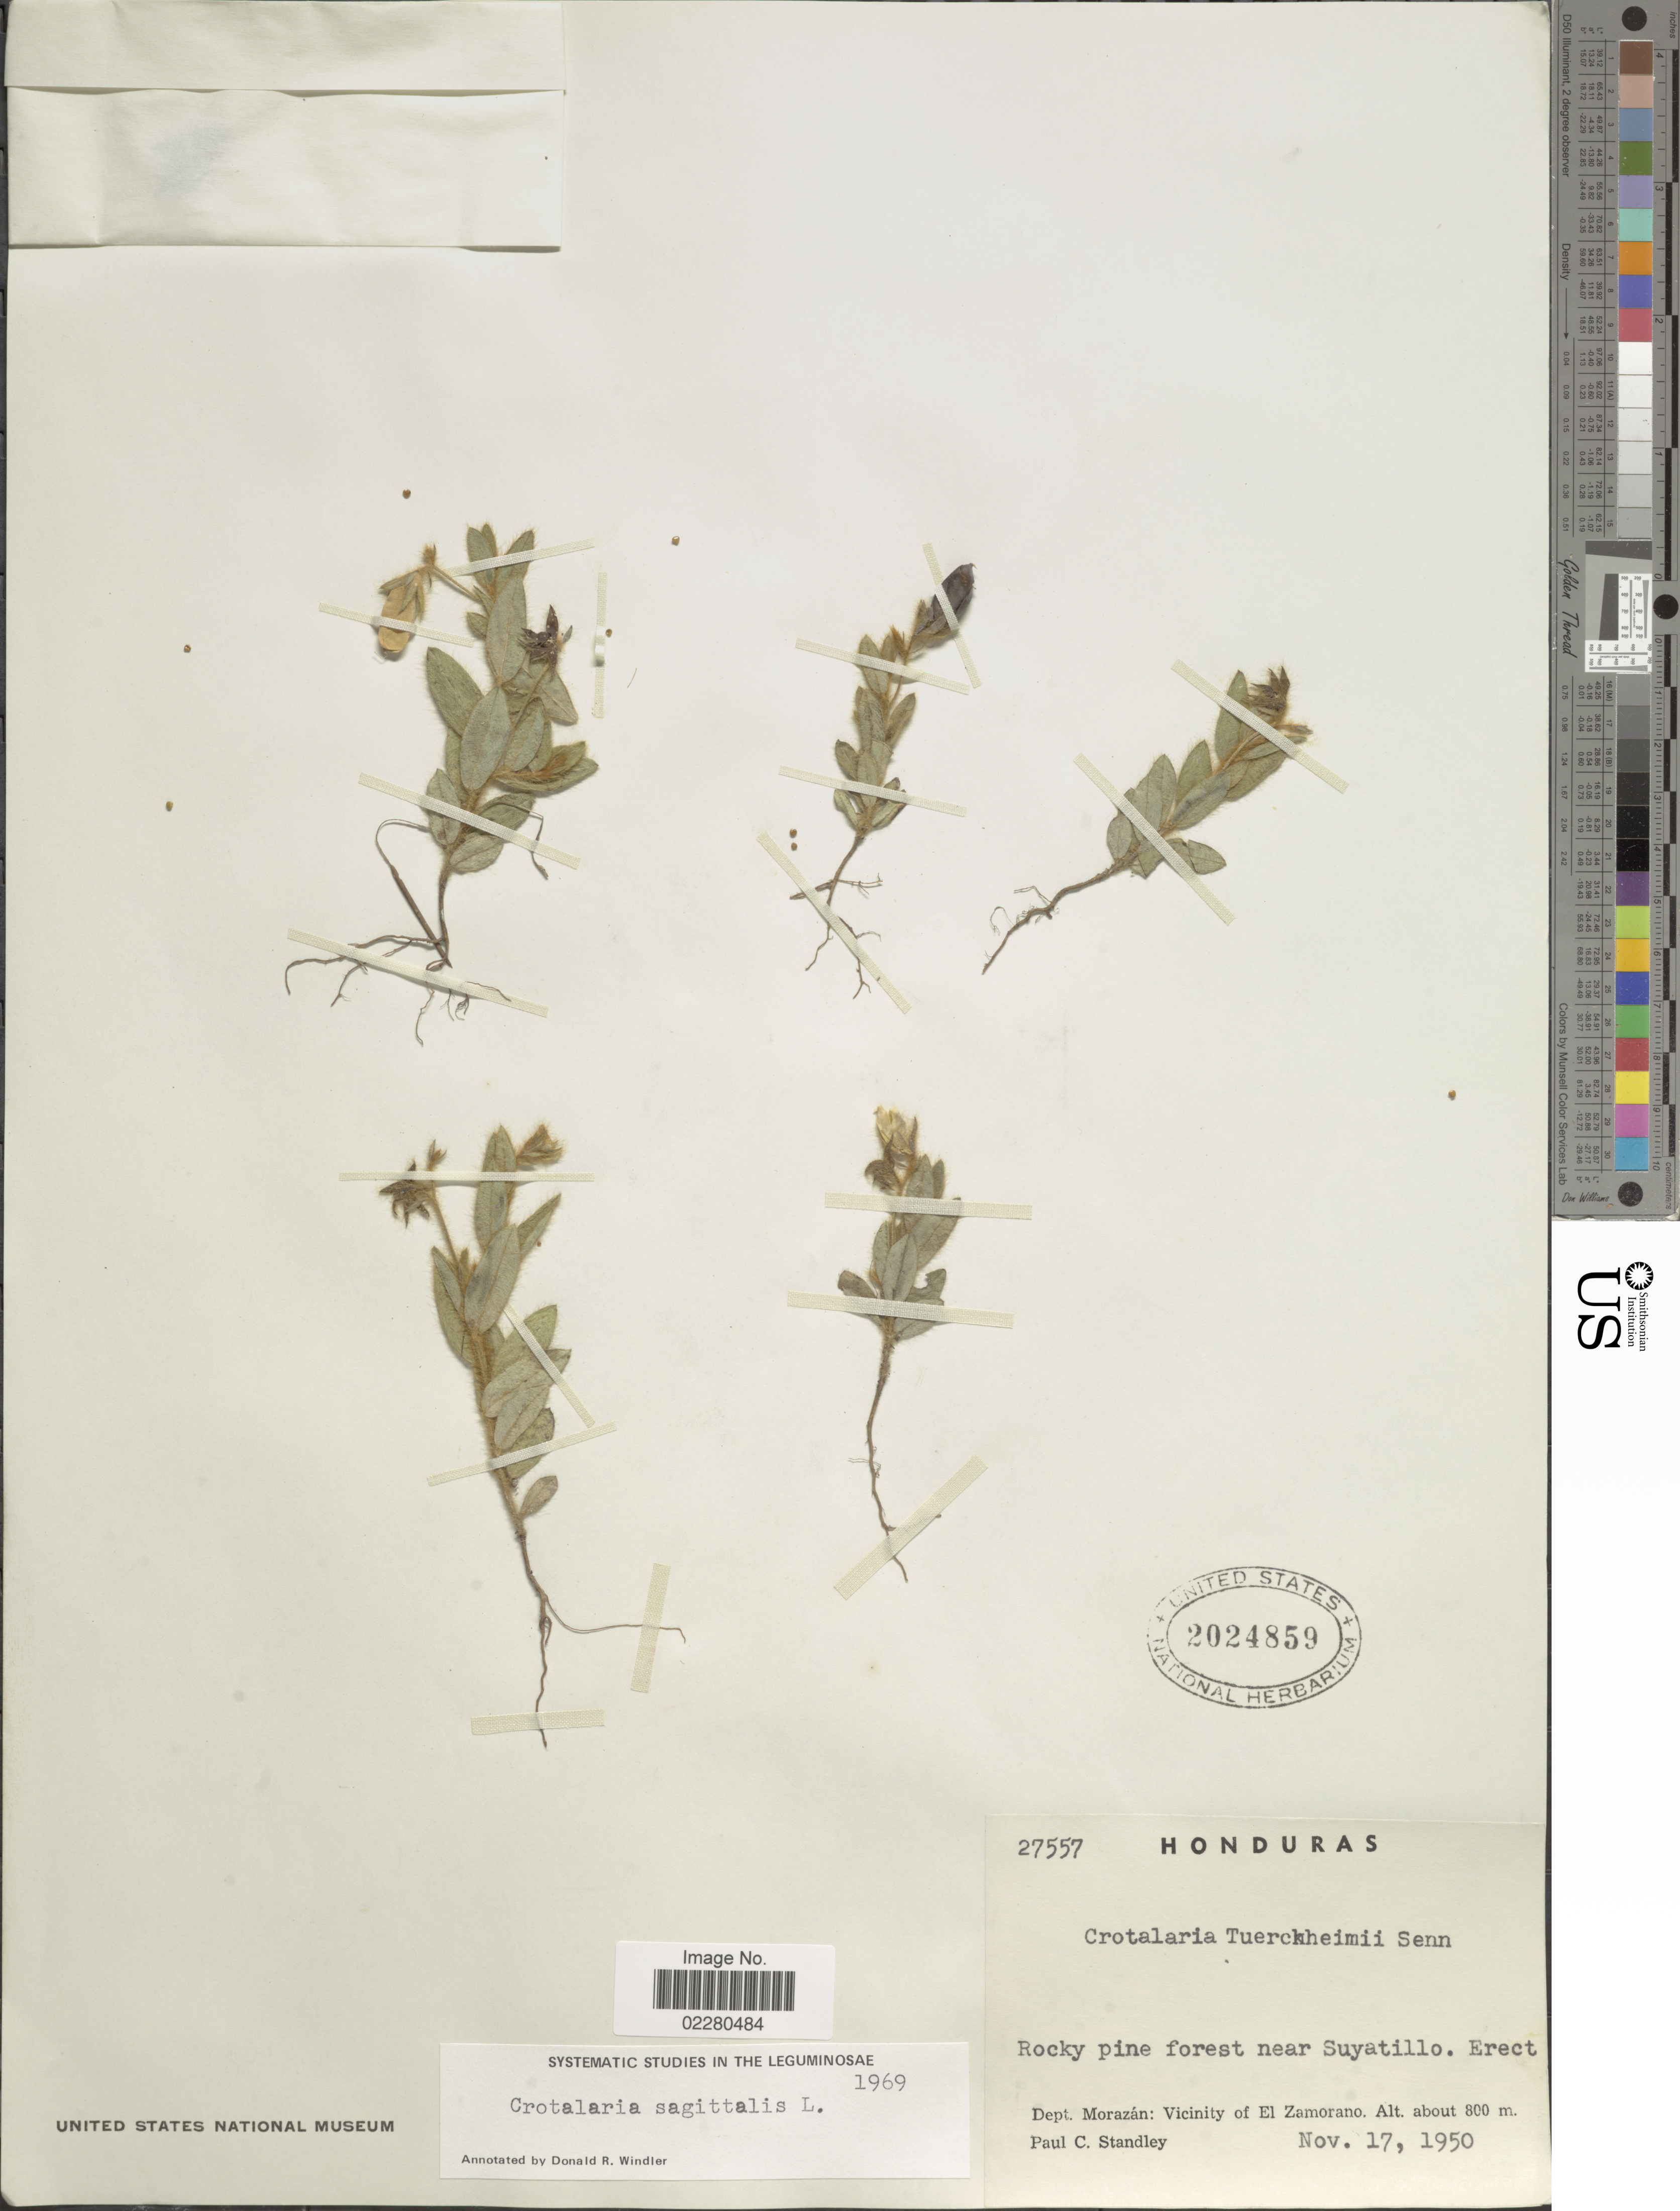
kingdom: Plantae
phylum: Tracheophyta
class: Magnoliopsida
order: Fabales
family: Fabaceae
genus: Crotalaria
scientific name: Crotalaria sagittalis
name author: L.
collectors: P. C. Standley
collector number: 27557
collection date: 1950-11-17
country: Honduras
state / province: Fco. Morazán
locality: Rocky pine forest near Suyatillo. Dept. Morazán: Vicinity of El Zamorano.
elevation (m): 800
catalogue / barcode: US 2024859